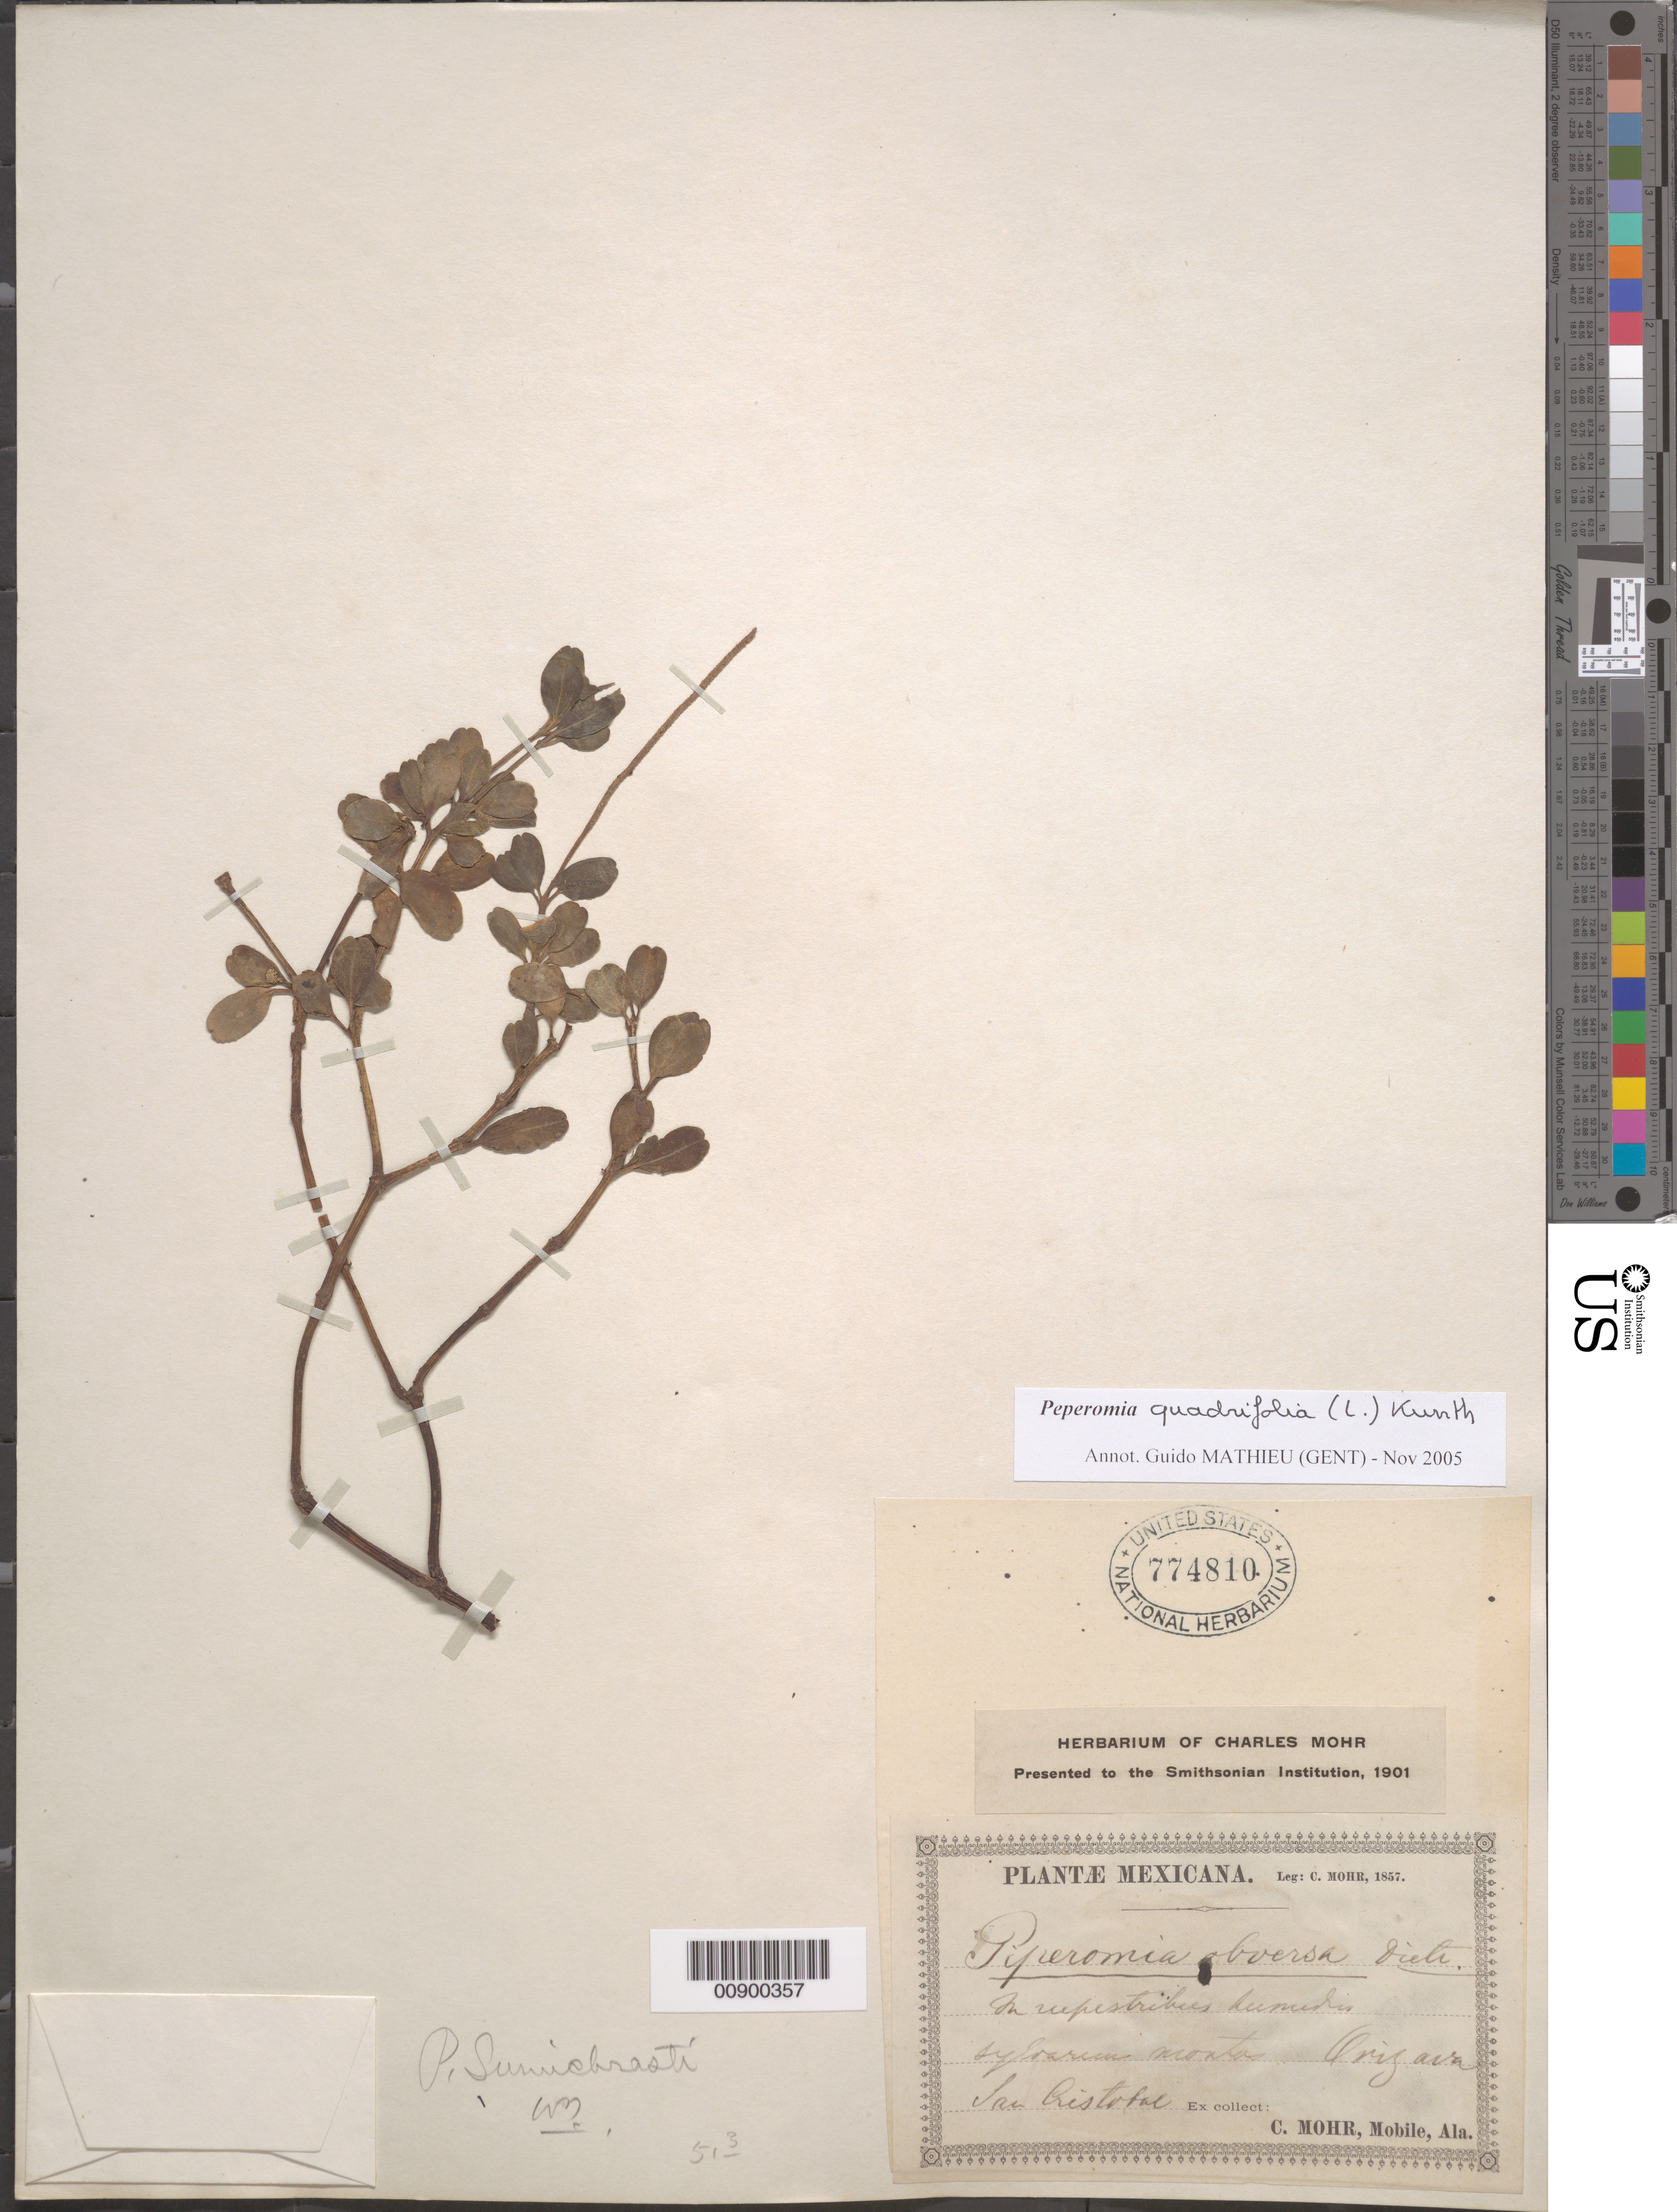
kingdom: Plantae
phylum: Tracheophyta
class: Magnoliopsida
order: Piperales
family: Piperaceae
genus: Peperomia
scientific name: Peperomia quadrifolia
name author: (L.) Kunth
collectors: C. T. Mohr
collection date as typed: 1857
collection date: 1857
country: Mexico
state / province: Veracruz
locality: Orizava [sic]. San Cristóbal.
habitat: In rupestris humedis, sylvarum montus.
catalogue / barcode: US 774810